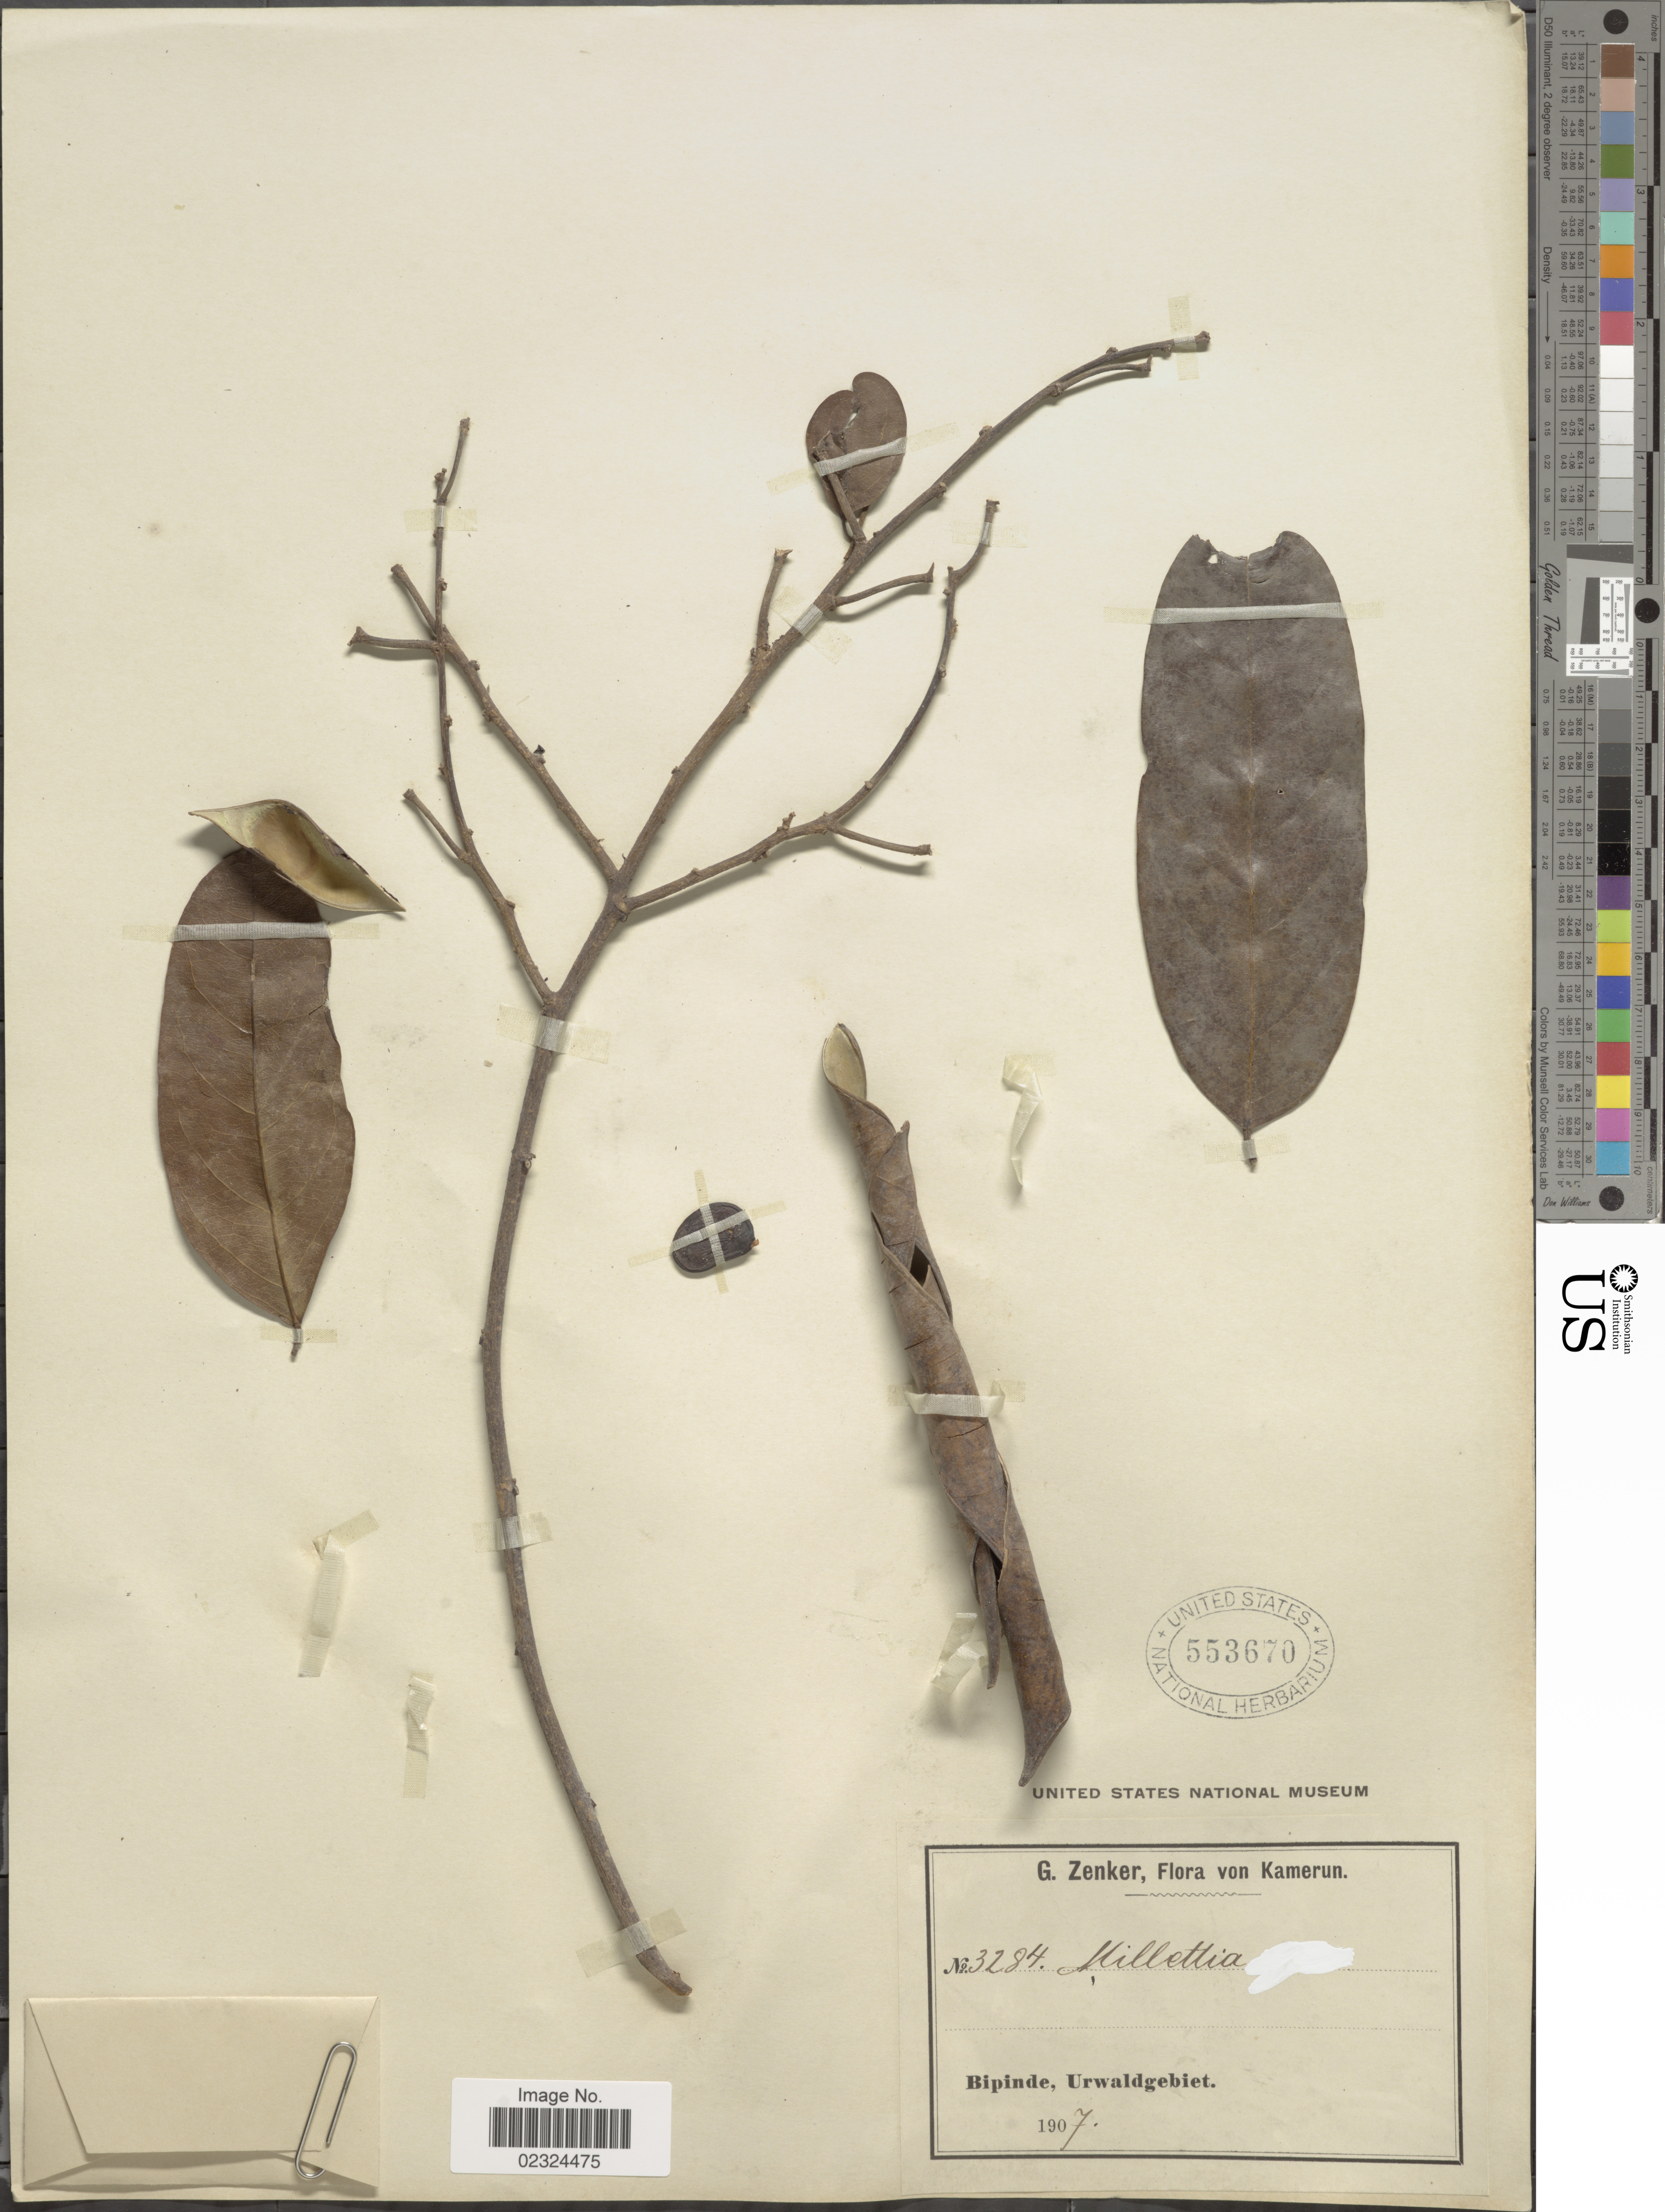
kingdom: Plantae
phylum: Tracheophyta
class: Magnoliopsida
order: Fabales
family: Fabaceae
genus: Millettia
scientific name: Millettia sp.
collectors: G. A. Zenker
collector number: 3284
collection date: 1907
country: Cameroon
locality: Kamerun. Bipinde, Urwaldgebiet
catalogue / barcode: US 553670